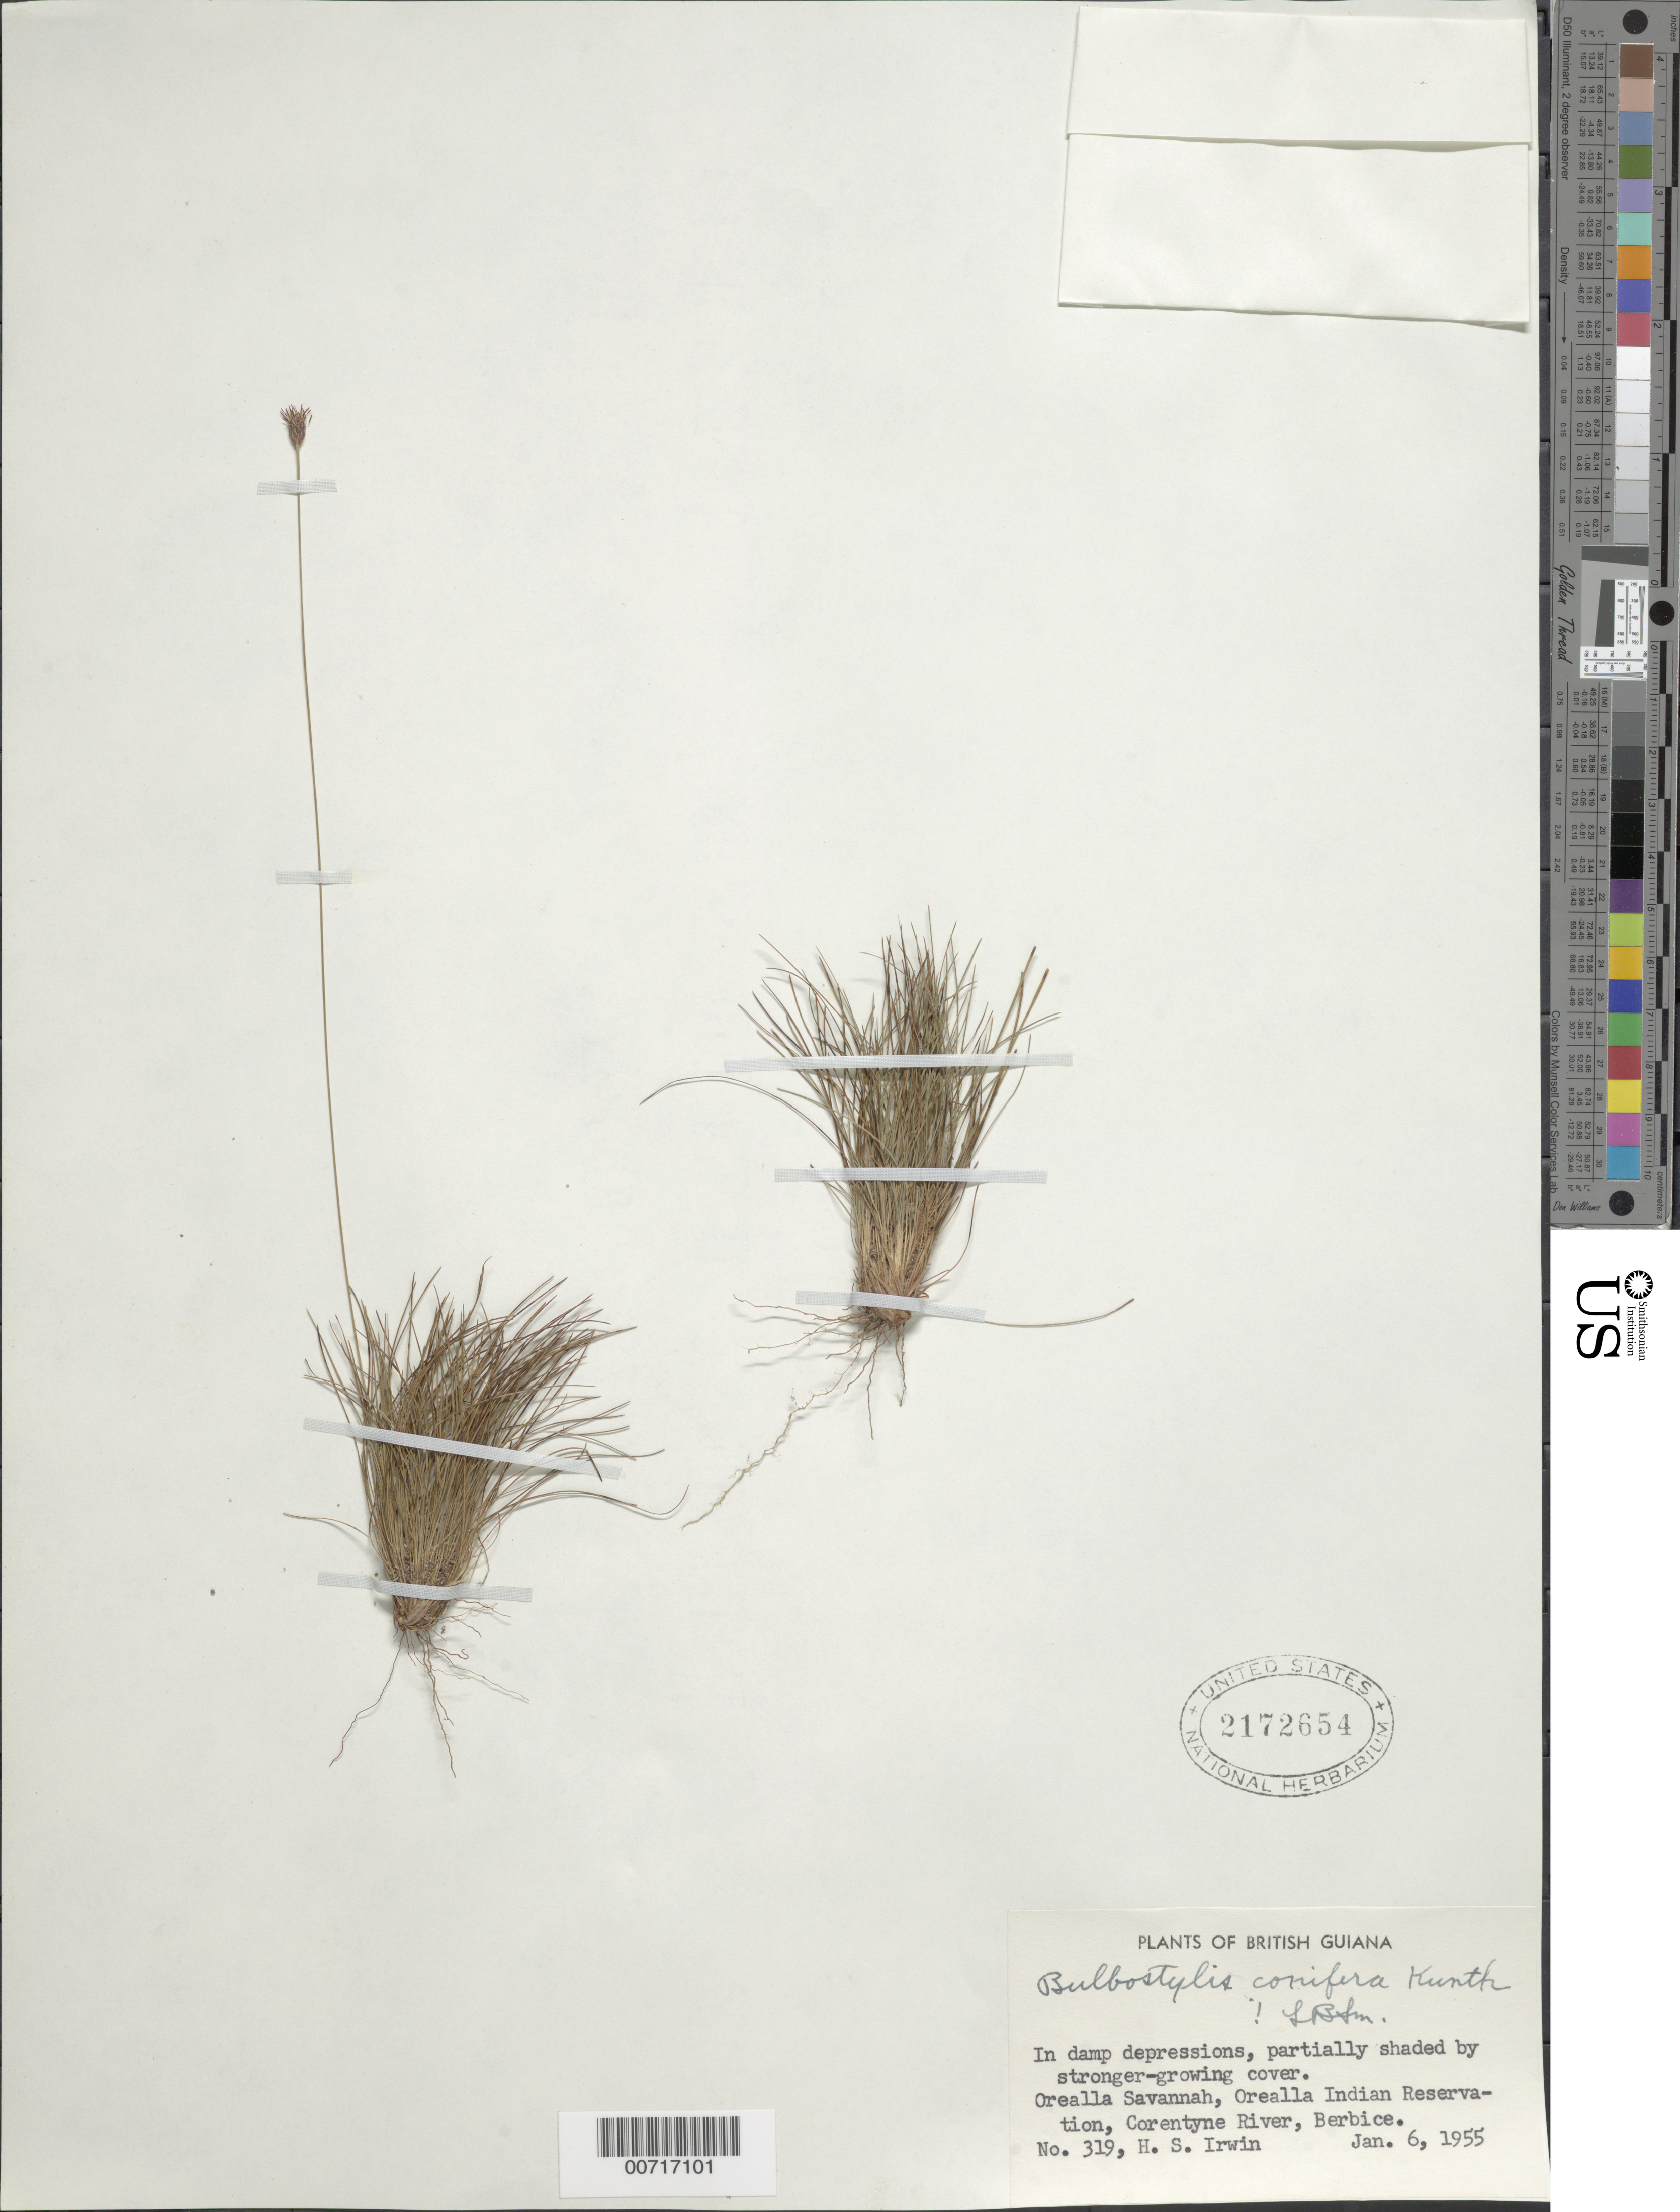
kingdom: Plantae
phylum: Tracheophyta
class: Liliopsida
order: Poales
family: Cyperaceae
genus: Bulbostylis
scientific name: Bulbostylis conifera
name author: (Kunth) C.B. Clarke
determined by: Smith, Lyman B., (US), NMNH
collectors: H. Irwin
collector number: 319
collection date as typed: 6-Jan-55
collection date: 1955-01-06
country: Guyana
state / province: E. Berbice-Corentyne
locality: Orealla Savanna, Orealla Indian Reservation, Corentyne River, Berbice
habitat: Damp depressions, partially shaded by stronger cover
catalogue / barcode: US 2172654